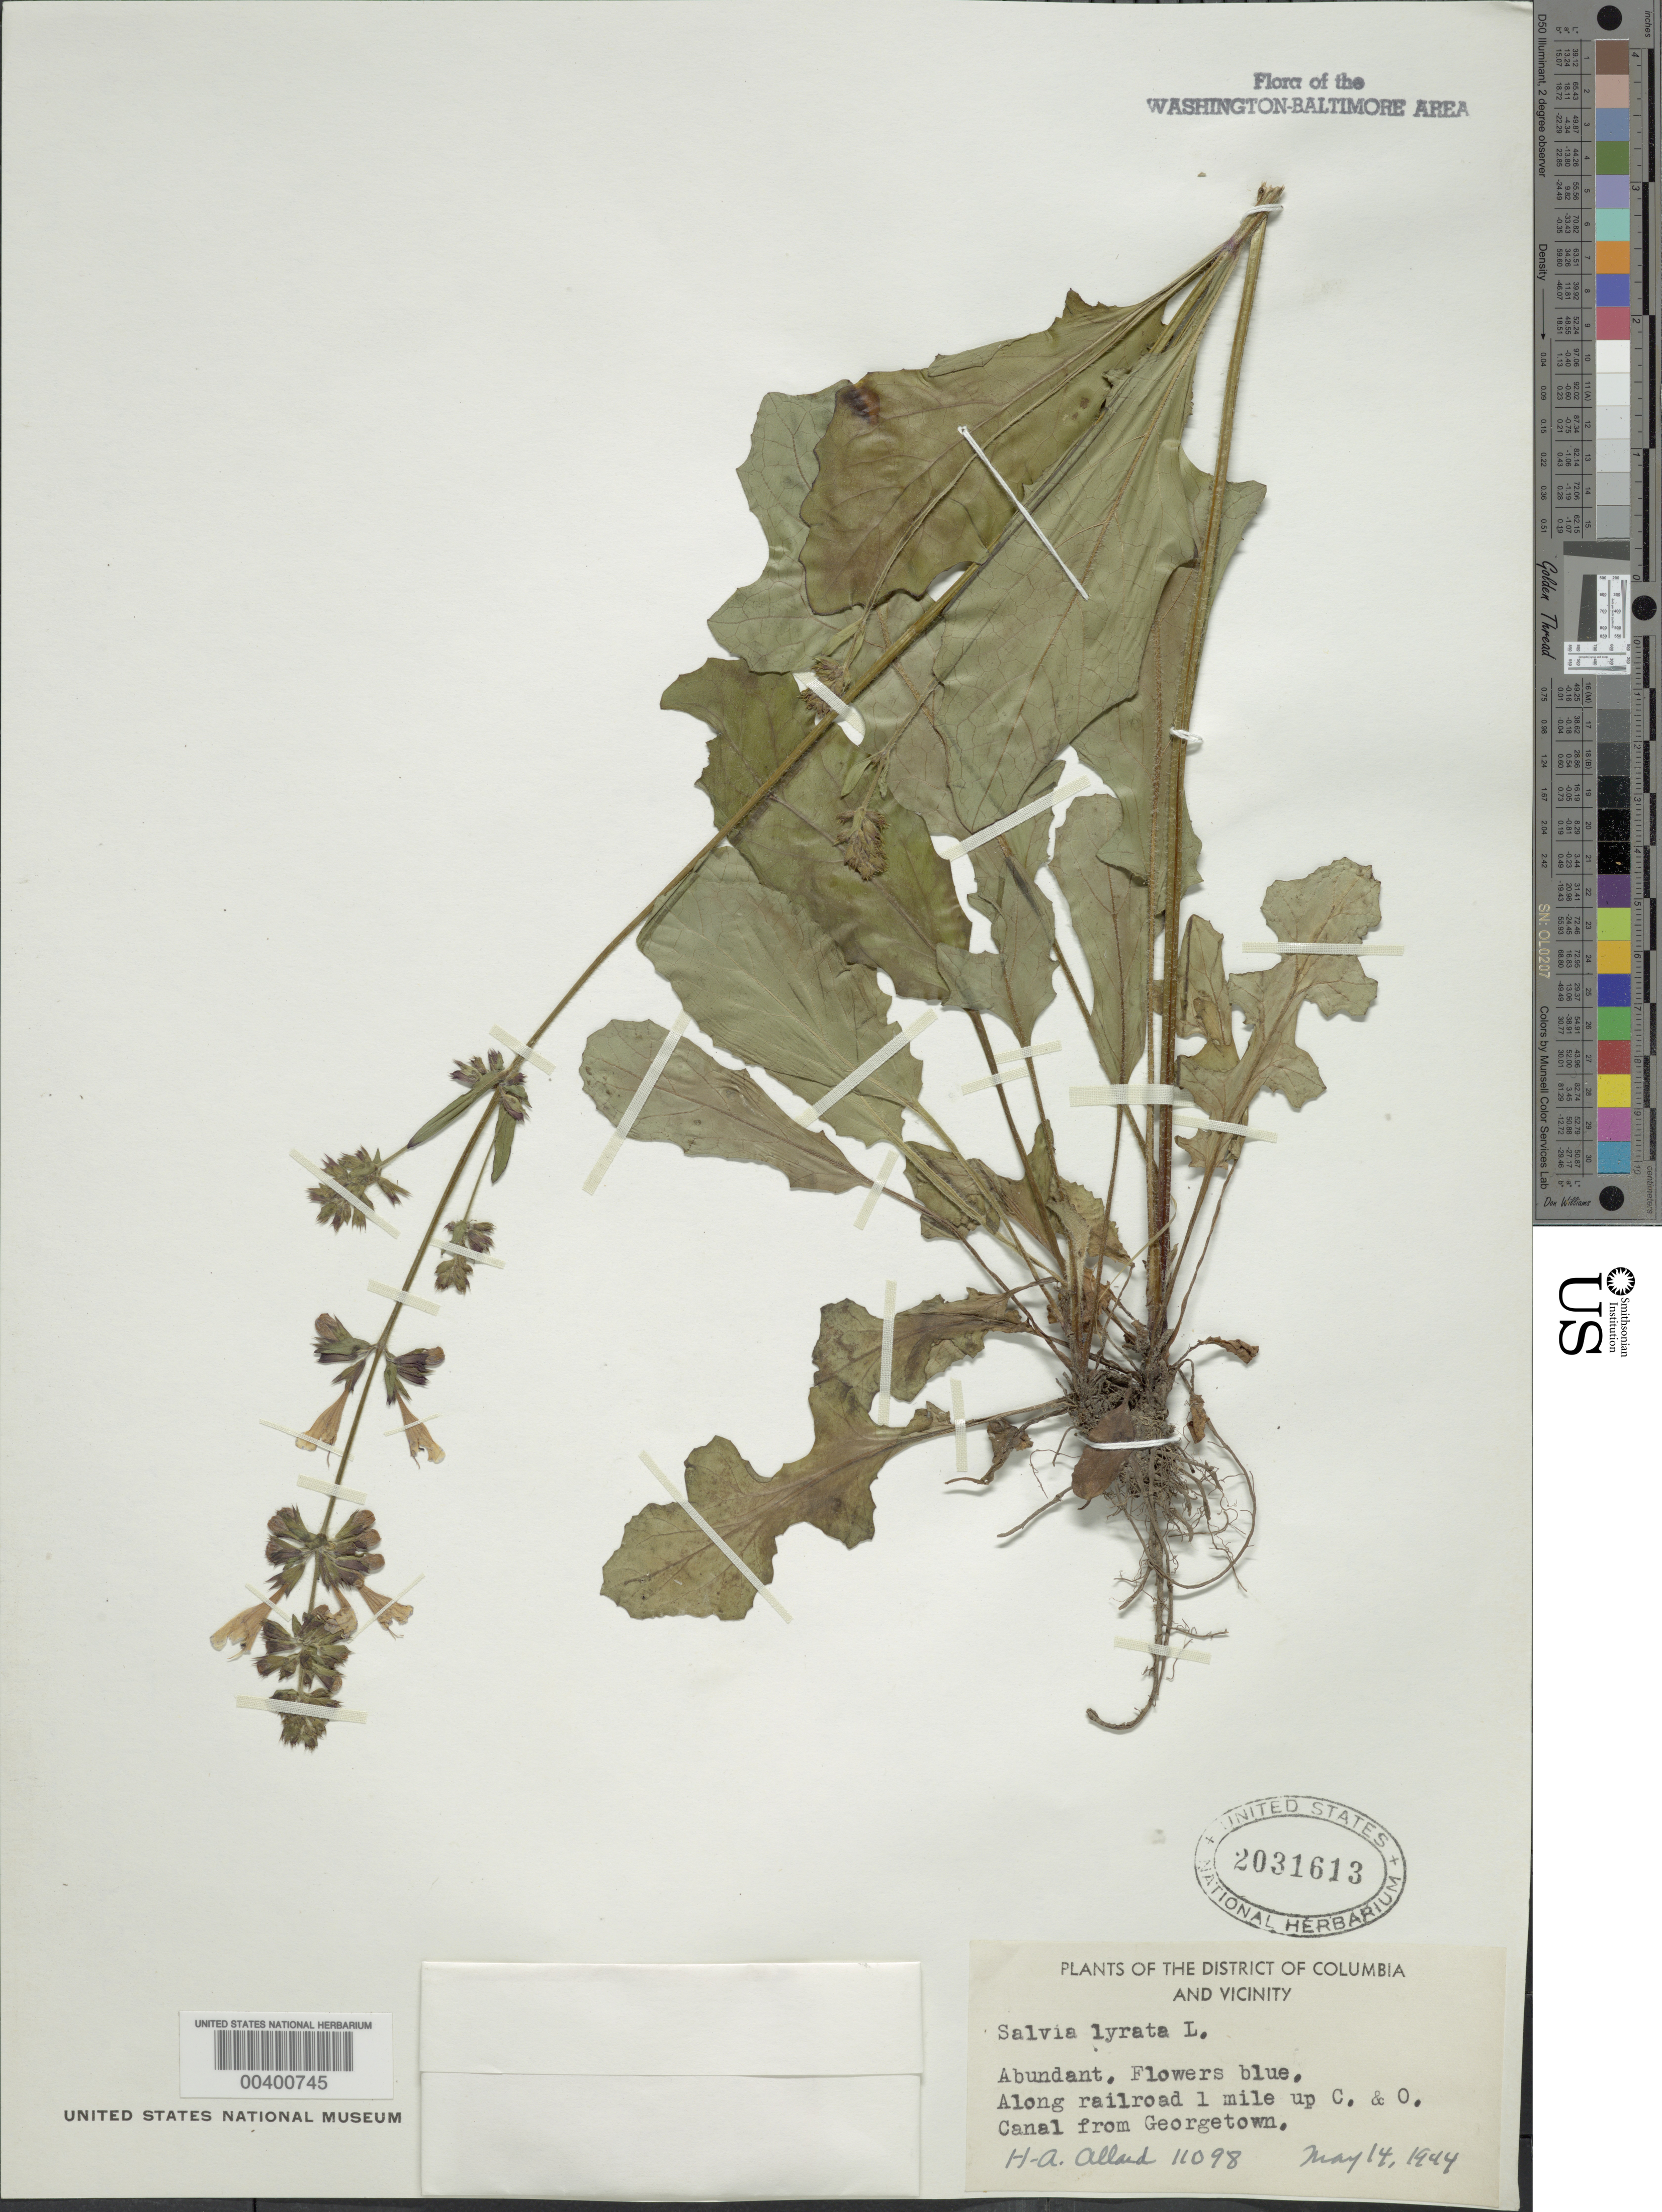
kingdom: Plantae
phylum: Tracheophyta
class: Magnoliopsida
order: Lamiales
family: Lamiaceae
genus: Salvia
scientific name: Salvia lyrata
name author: L.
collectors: H. A. Allard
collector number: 11098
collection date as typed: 14 May 1944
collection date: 1944-05-14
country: United States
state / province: District of Columbia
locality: Railroad near C. and O. Canal above Georgetown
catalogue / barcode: US 2031613